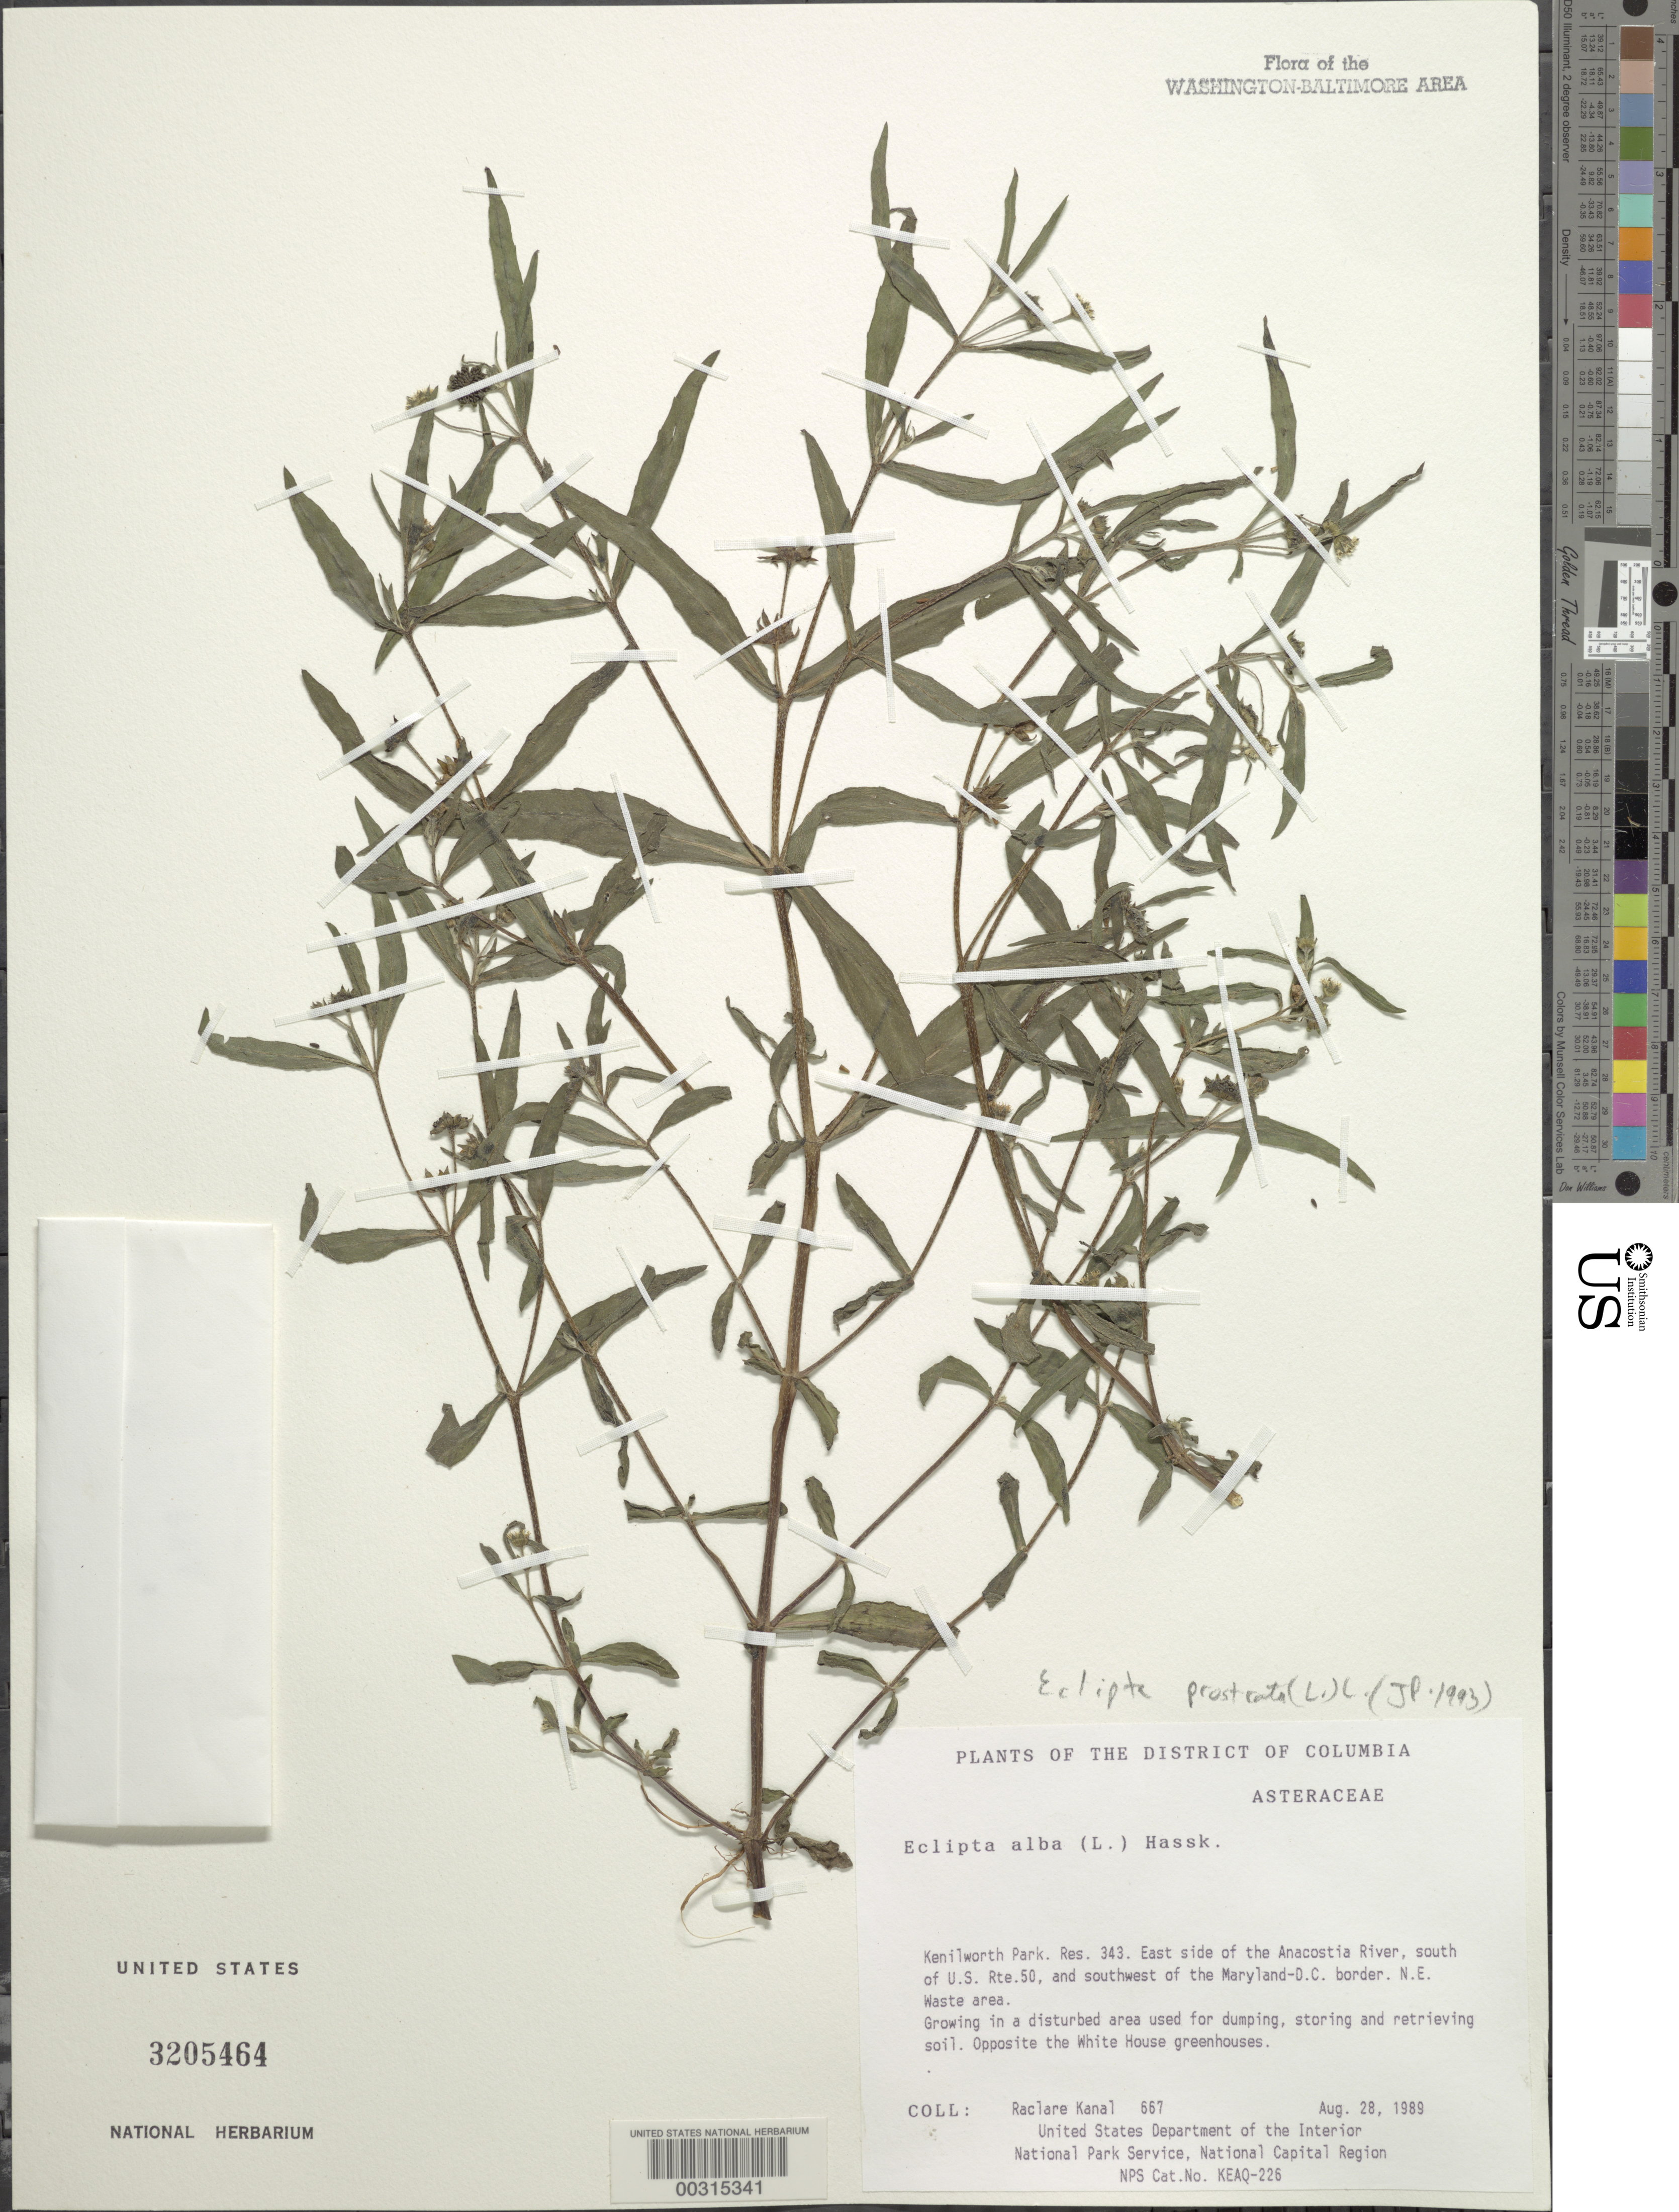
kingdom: Plantae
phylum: Tracheophyta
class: Magnoliopsida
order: Asterales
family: Asteraceae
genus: Eclipta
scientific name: Eclipta prostrata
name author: (L.) L.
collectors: R. Kanal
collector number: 667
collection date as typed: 28 Aug 1989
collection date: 1989-08-28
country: United States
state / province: District of Columbia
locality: Kenilworth Park, Res 343, E of Anacostia River, SW of MD-DC border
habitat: Waste area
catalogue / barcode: US 3205464